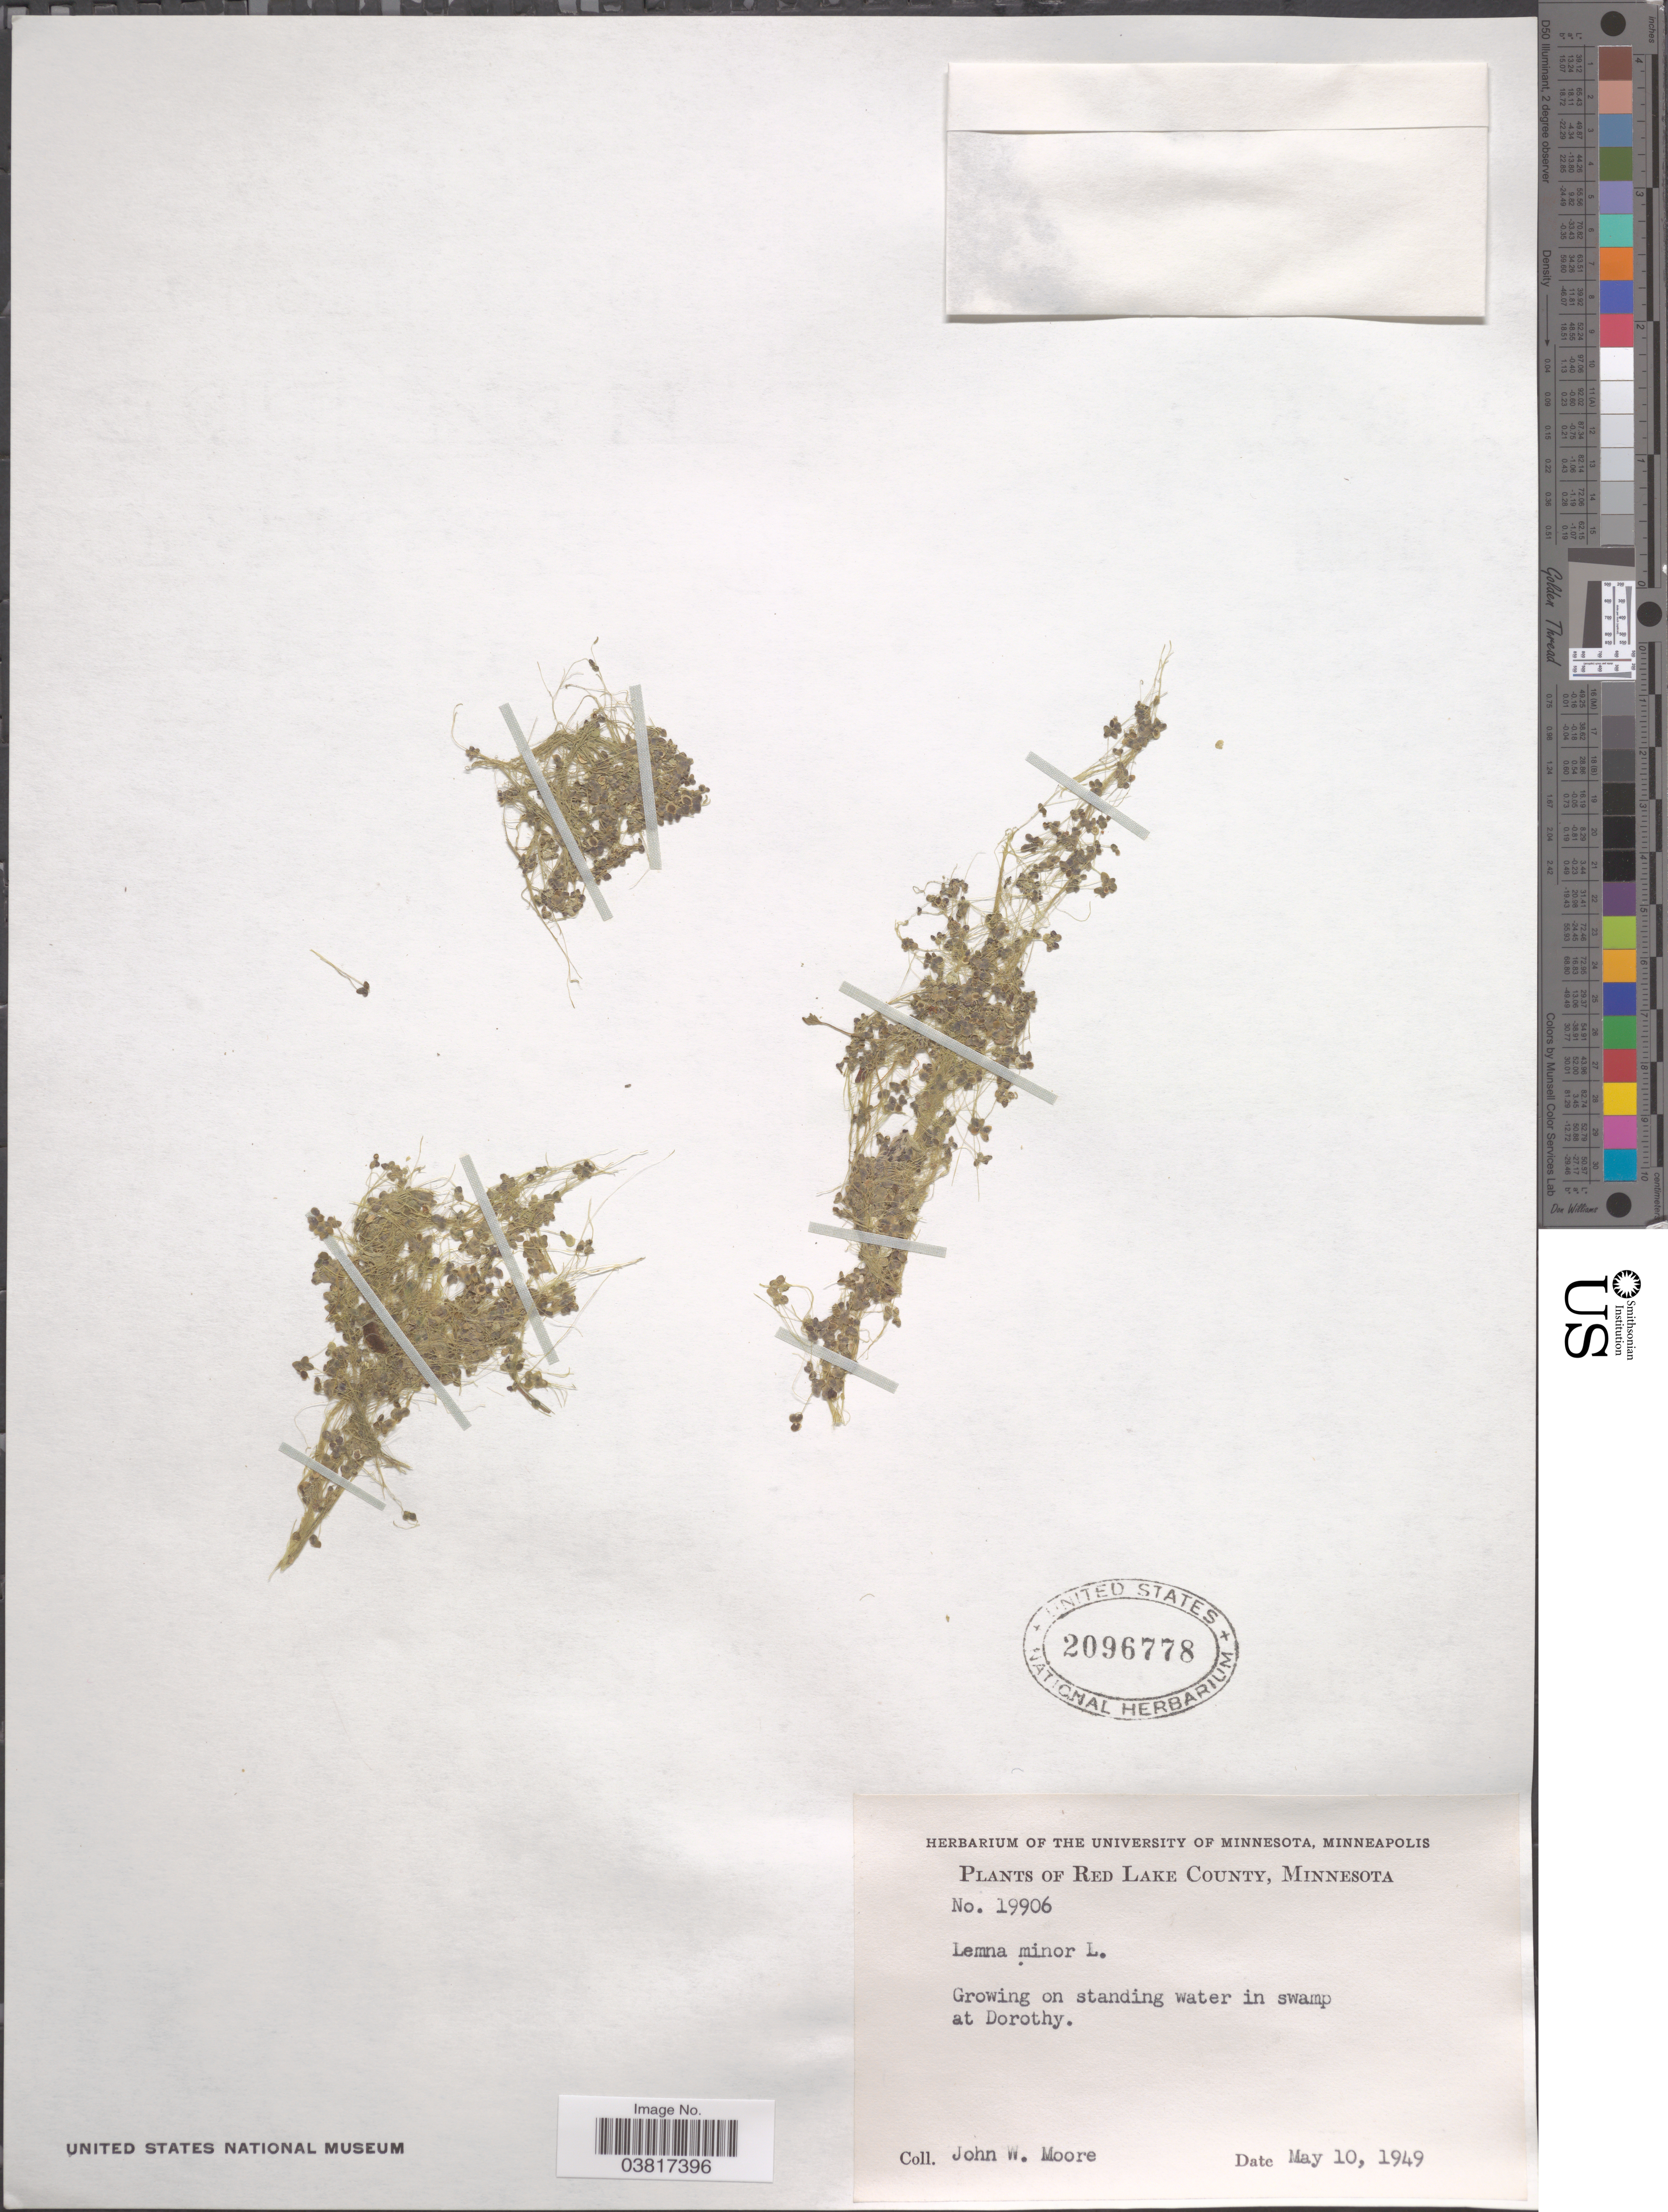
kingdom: Plantae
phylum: Tracheophyta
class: Liliopsida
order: Alismatales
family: Araceae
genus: Lemna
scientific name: Lemna minor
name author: L.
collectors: J. Moore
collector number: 19906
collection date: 1949-05-10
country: United States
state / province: Minnesota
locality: Red Lake County, on standing water in swamp at Dorothy.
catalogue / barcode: US 2096778